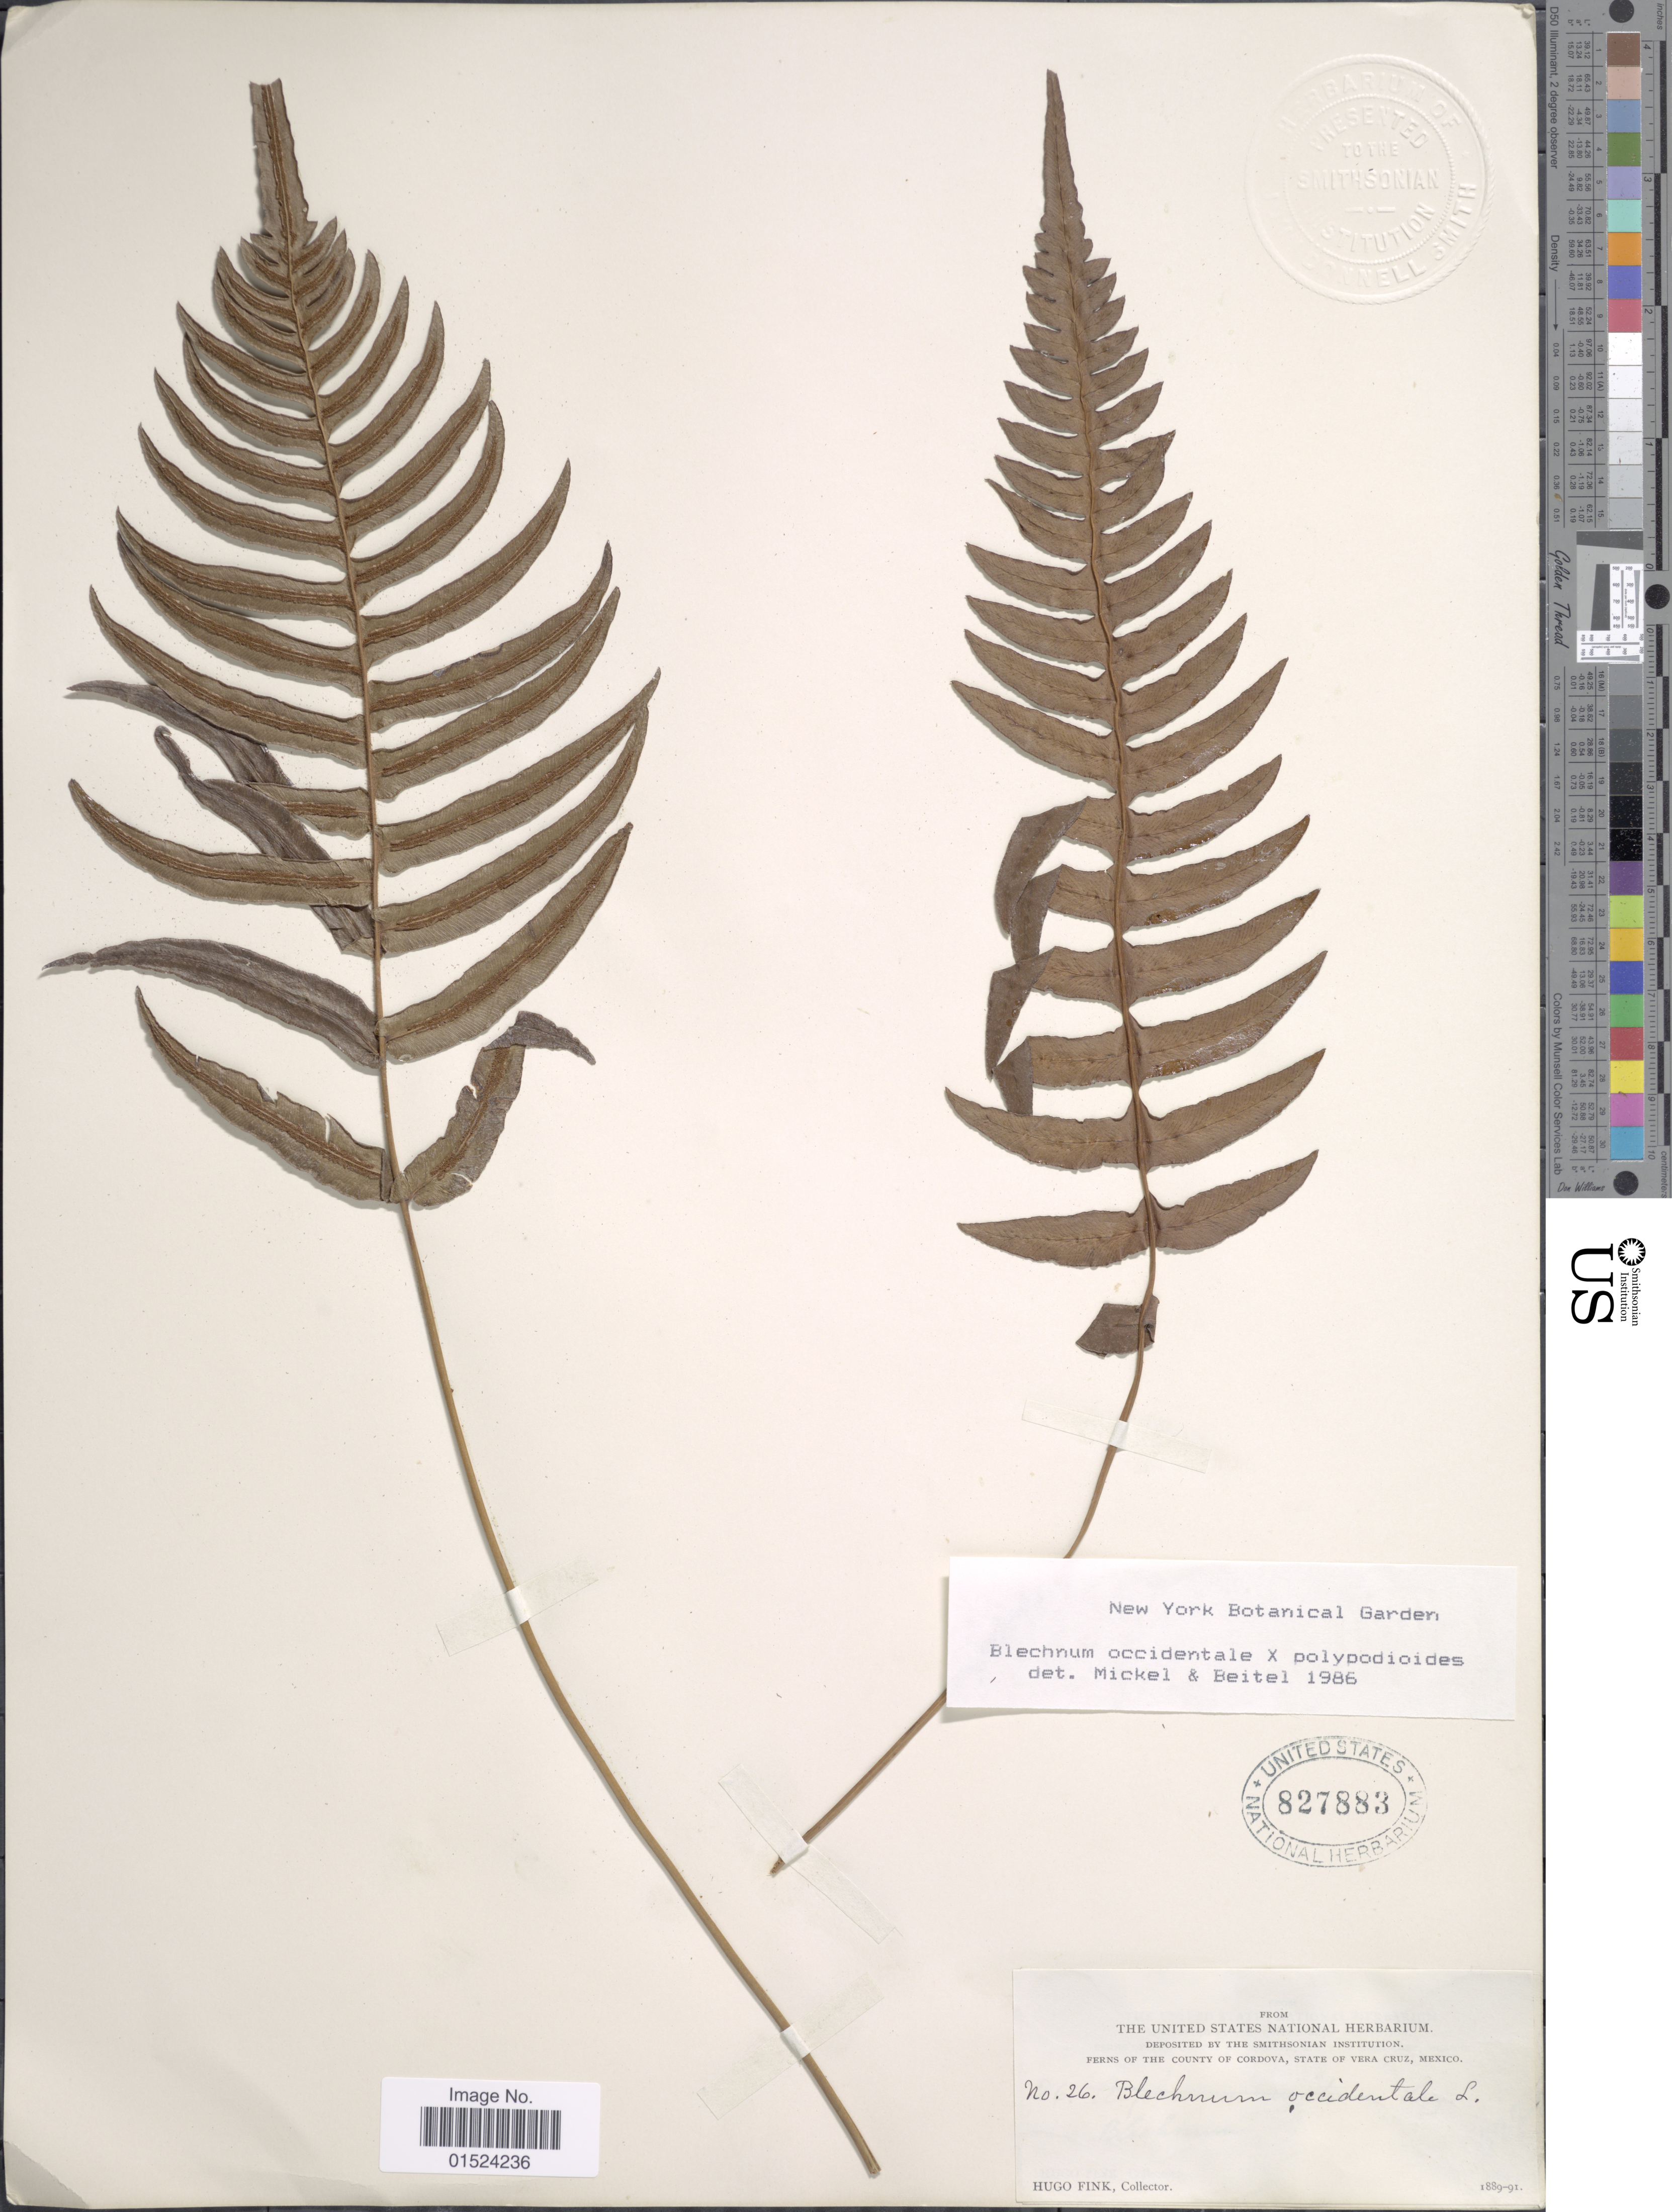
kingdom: Plantae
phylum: Tracheophyta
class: Polypodiopsida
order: Polypodiales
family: Blechnaceae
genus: Blechnum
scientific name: Blechnum occidentale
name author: L.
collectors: H. Fink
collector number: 26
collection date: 1889/1891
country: Mexico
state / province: Veracruz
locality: County of Cordova, State of Vera Cruz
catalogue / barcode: US 827883